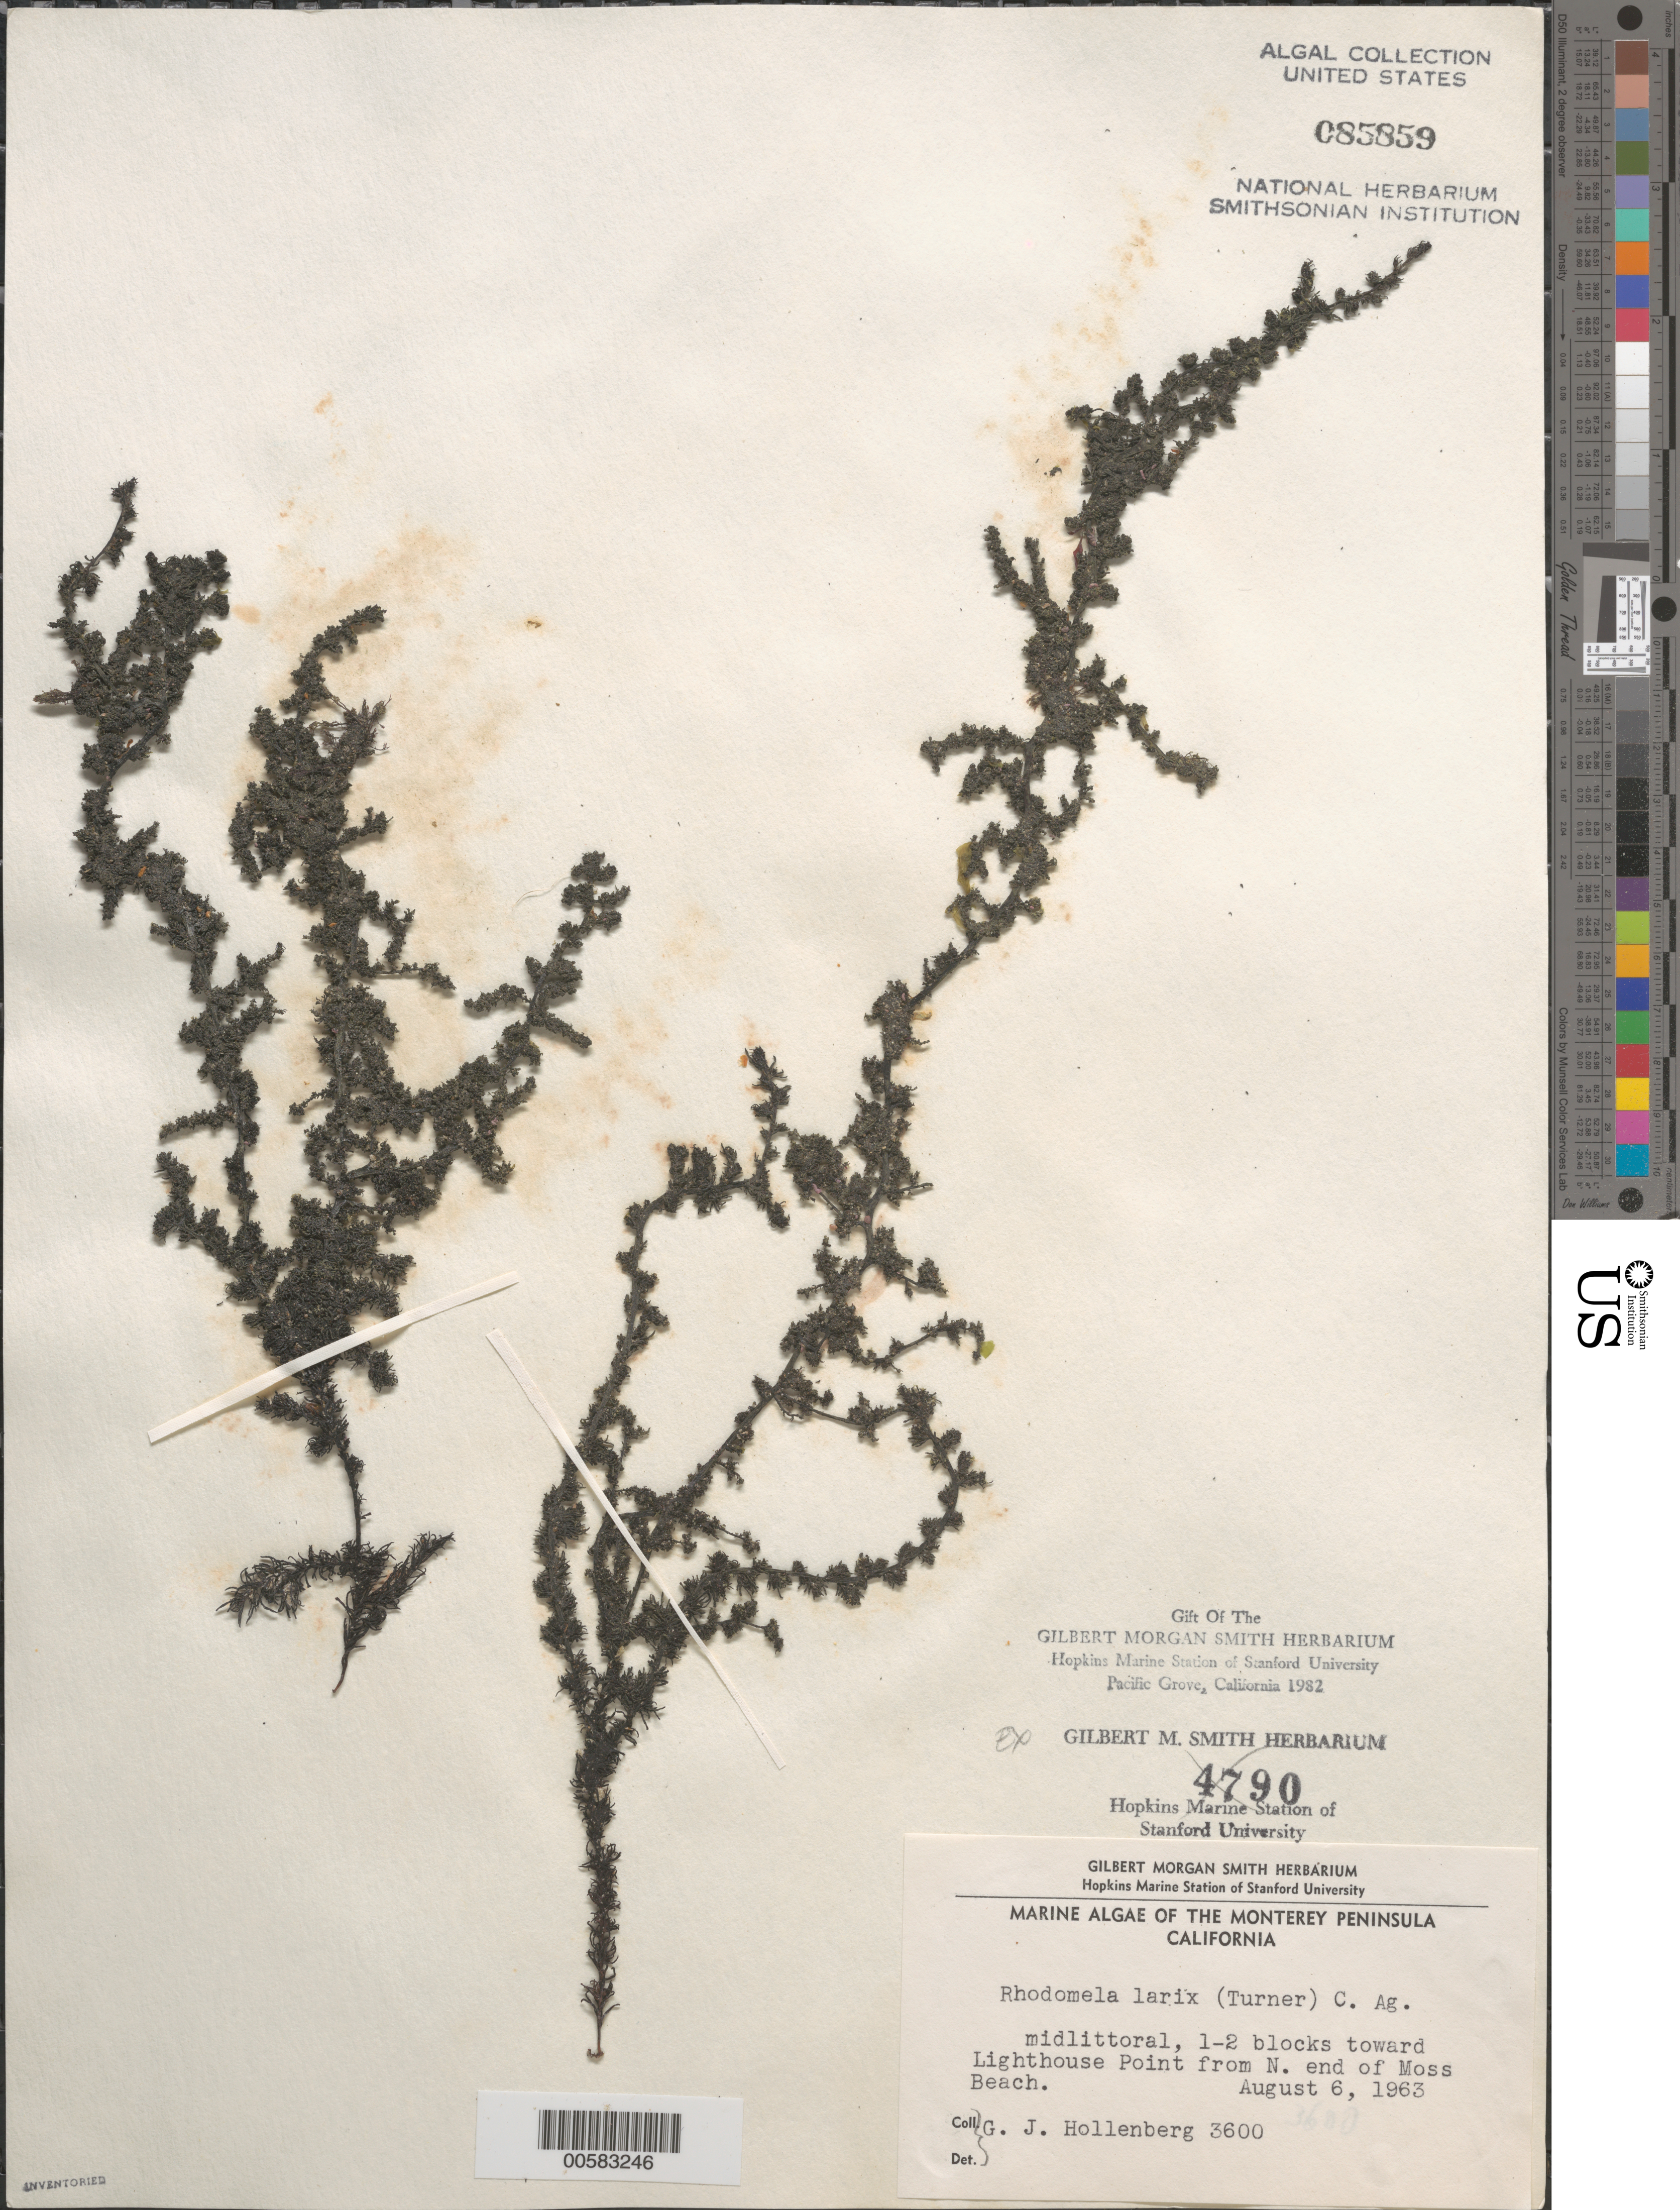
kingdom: Plantae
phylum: Rhodophyta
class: Florideophyceae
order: Ceramiales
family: Rhodomelaceae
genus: Neorhodomela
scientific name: Neorhodomela larix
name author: (Turner) Masuda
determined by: Algae name updating Project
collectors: G. Hollenberg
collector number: GJH 3600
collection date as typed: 06 Aug 1963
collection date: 1963-08-06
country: United States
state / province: California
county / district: Monterey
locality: Moss Beach, near Lighthouse Point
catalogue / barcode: US 85859